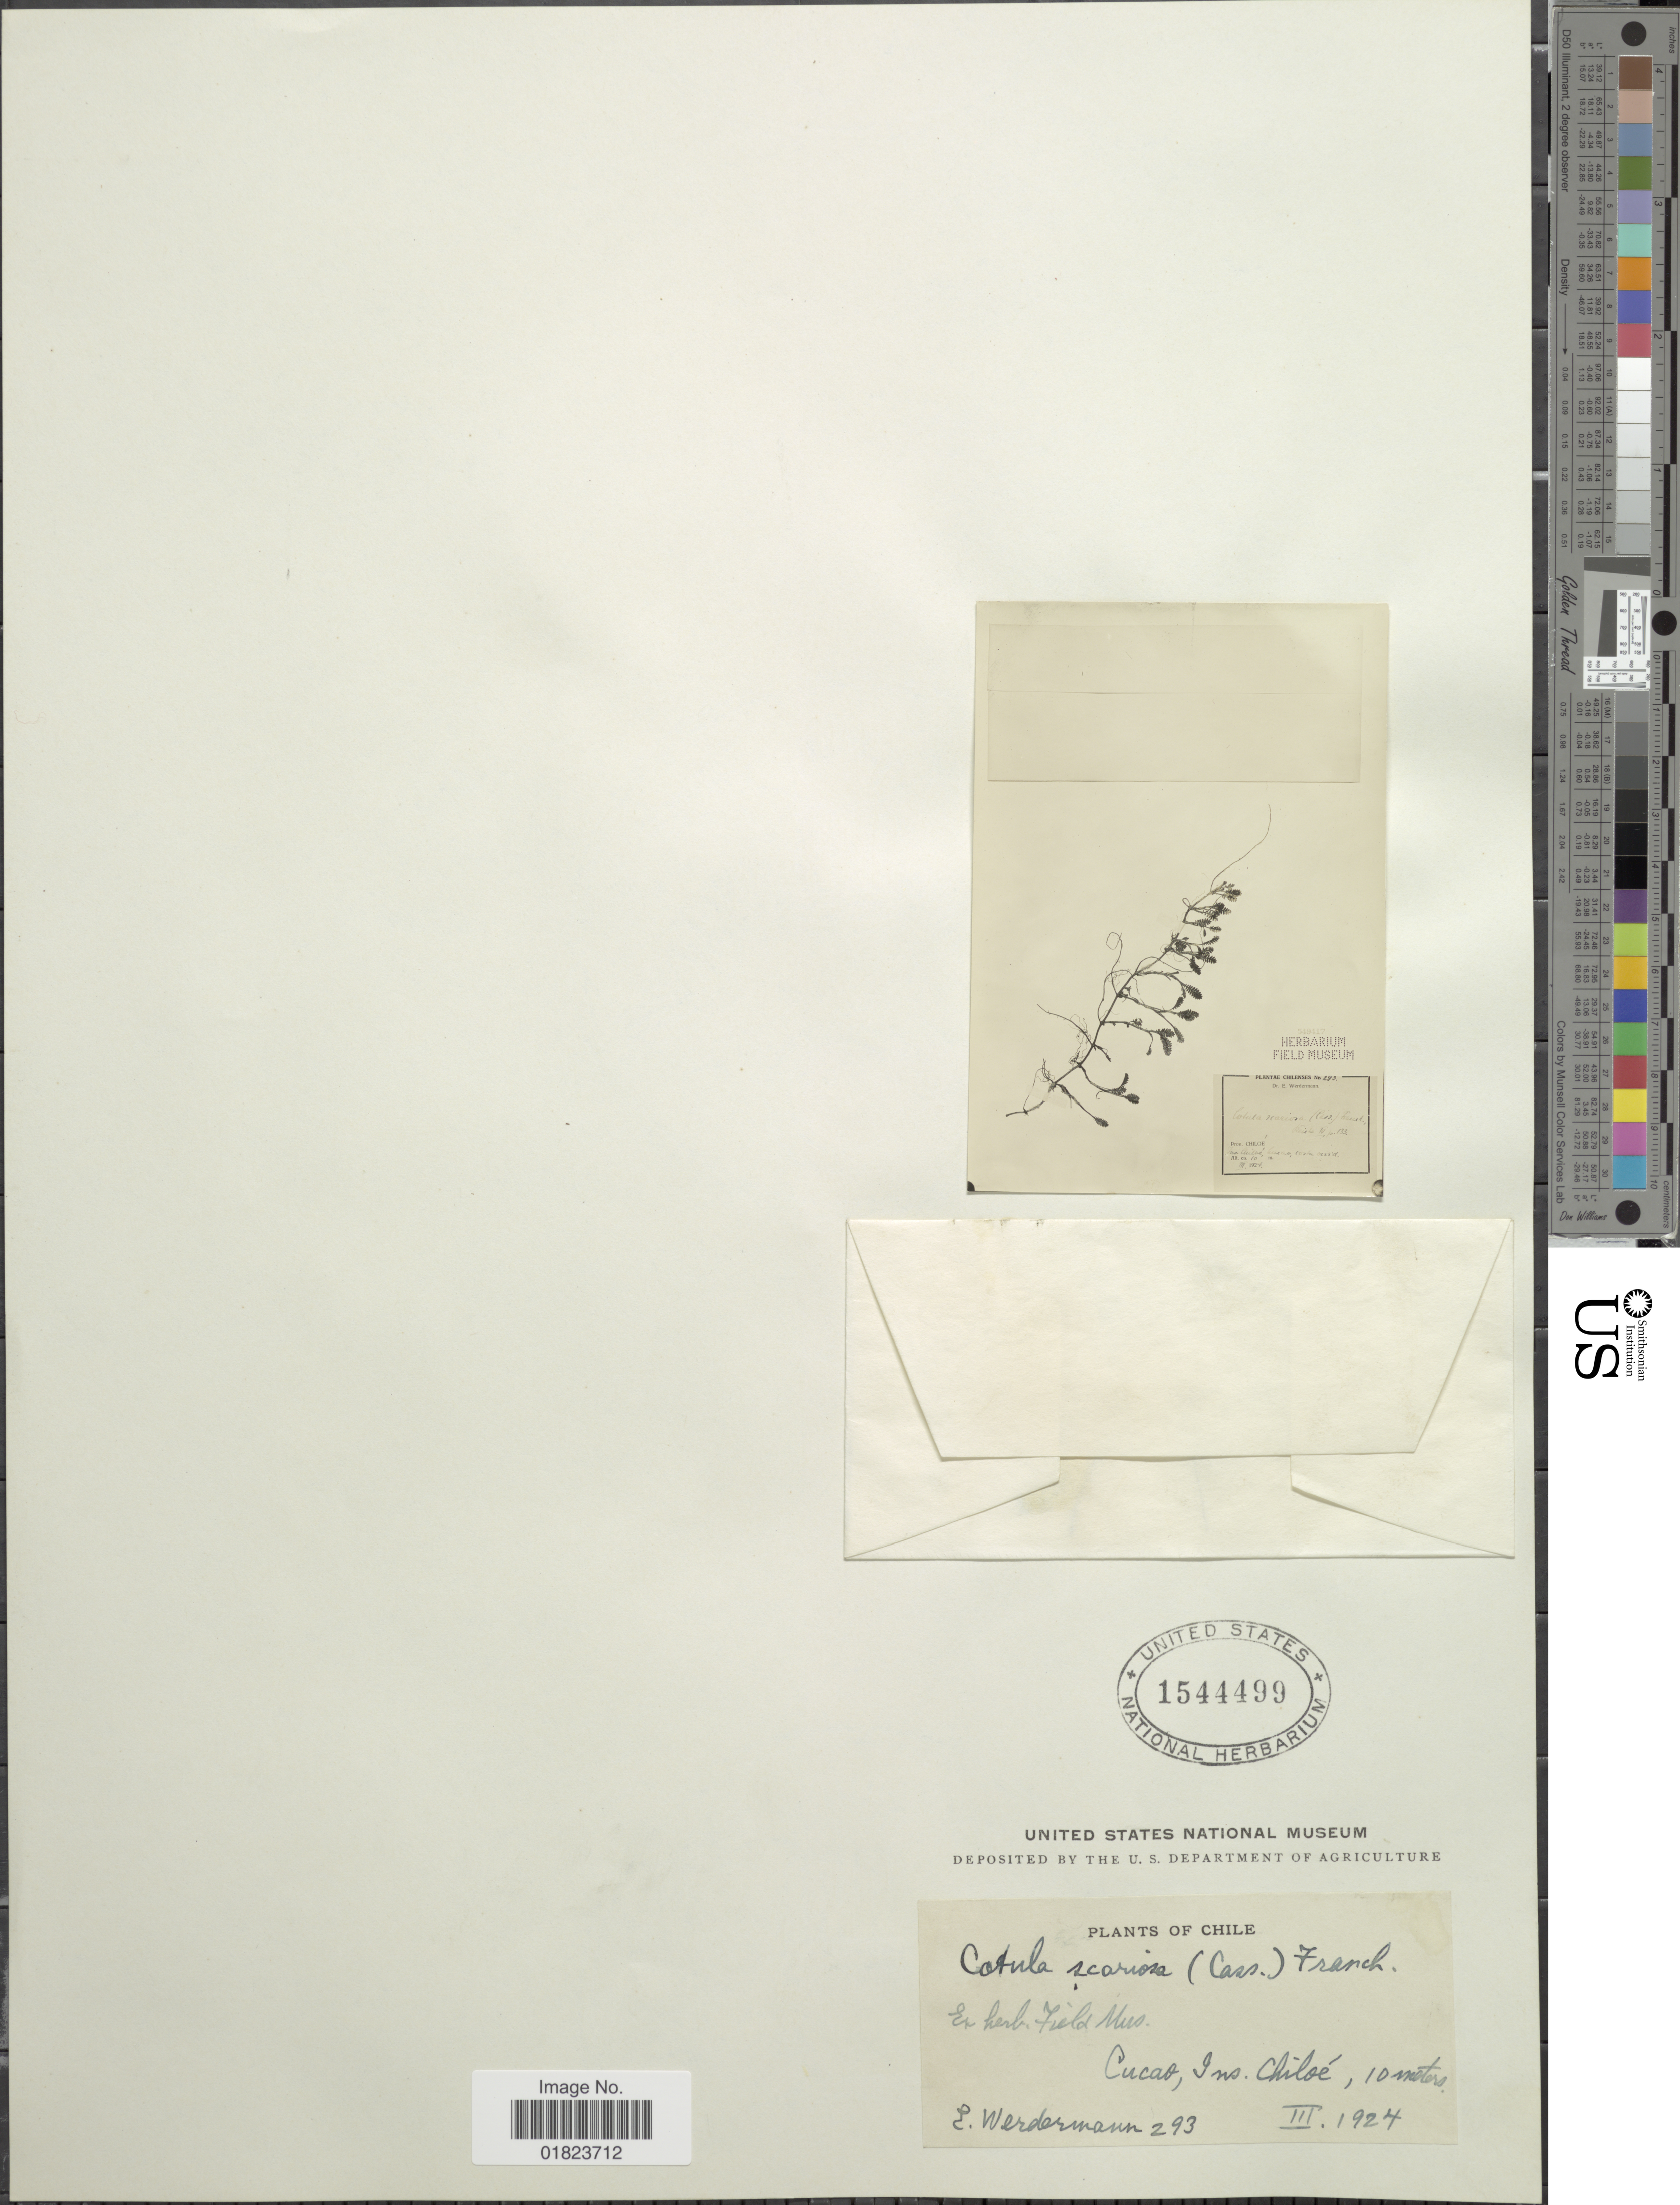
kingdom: Plantae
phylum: Tracheophyta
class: Magnoliopsida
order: Asterales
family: Asteraceae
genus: Cotula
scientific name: Cotula scariosa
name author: (Cass.) Franch.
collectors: E. Werdermann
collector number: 293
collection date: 1924-03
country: Chile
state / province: Arica y Parinacota (XV)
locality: Cucao, Ins. Chiloe.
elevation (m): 10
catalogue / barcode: US 1544499